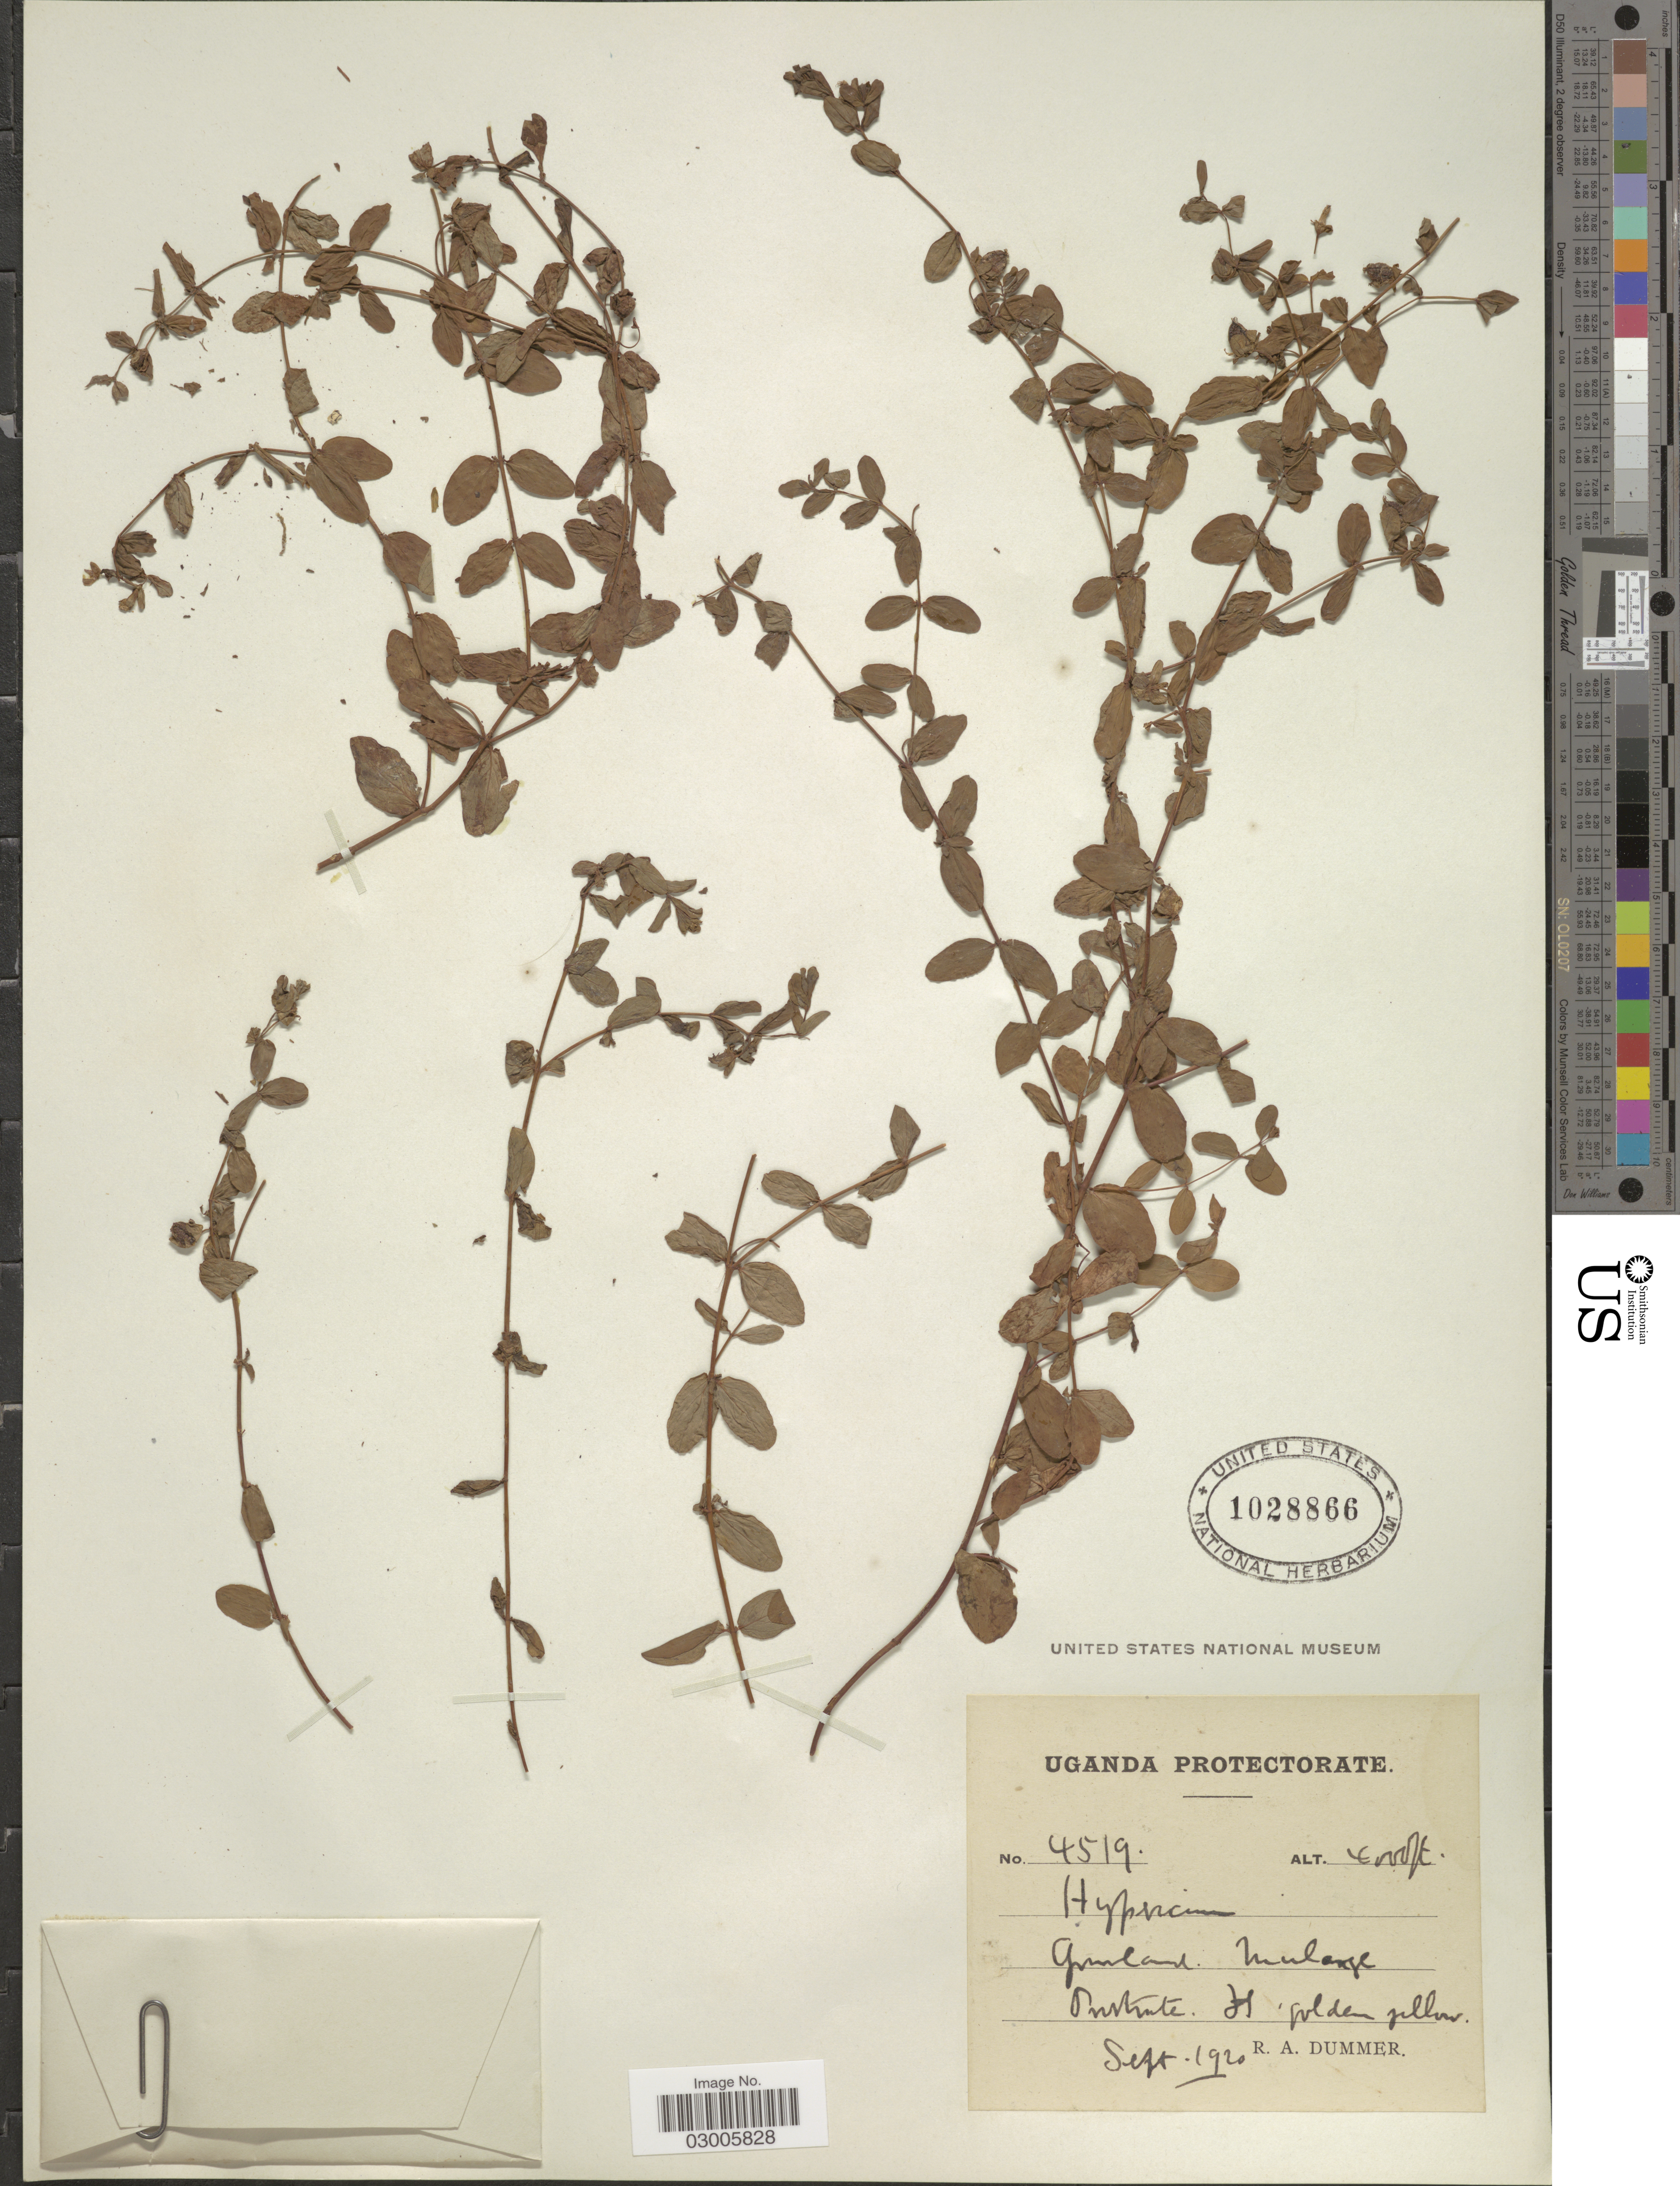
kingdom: Plantae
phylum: Tracheophyta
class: Magnoliopsida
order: Malpighiales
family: Hypericaceae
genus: Hypericum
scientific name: Hypericum sp.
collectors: R. Dümmer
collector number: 4519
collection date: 1920-09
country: Uganda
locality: Uganda Protectorate. Grassland, Mulange.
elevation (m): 1219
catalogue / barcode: US 1028866